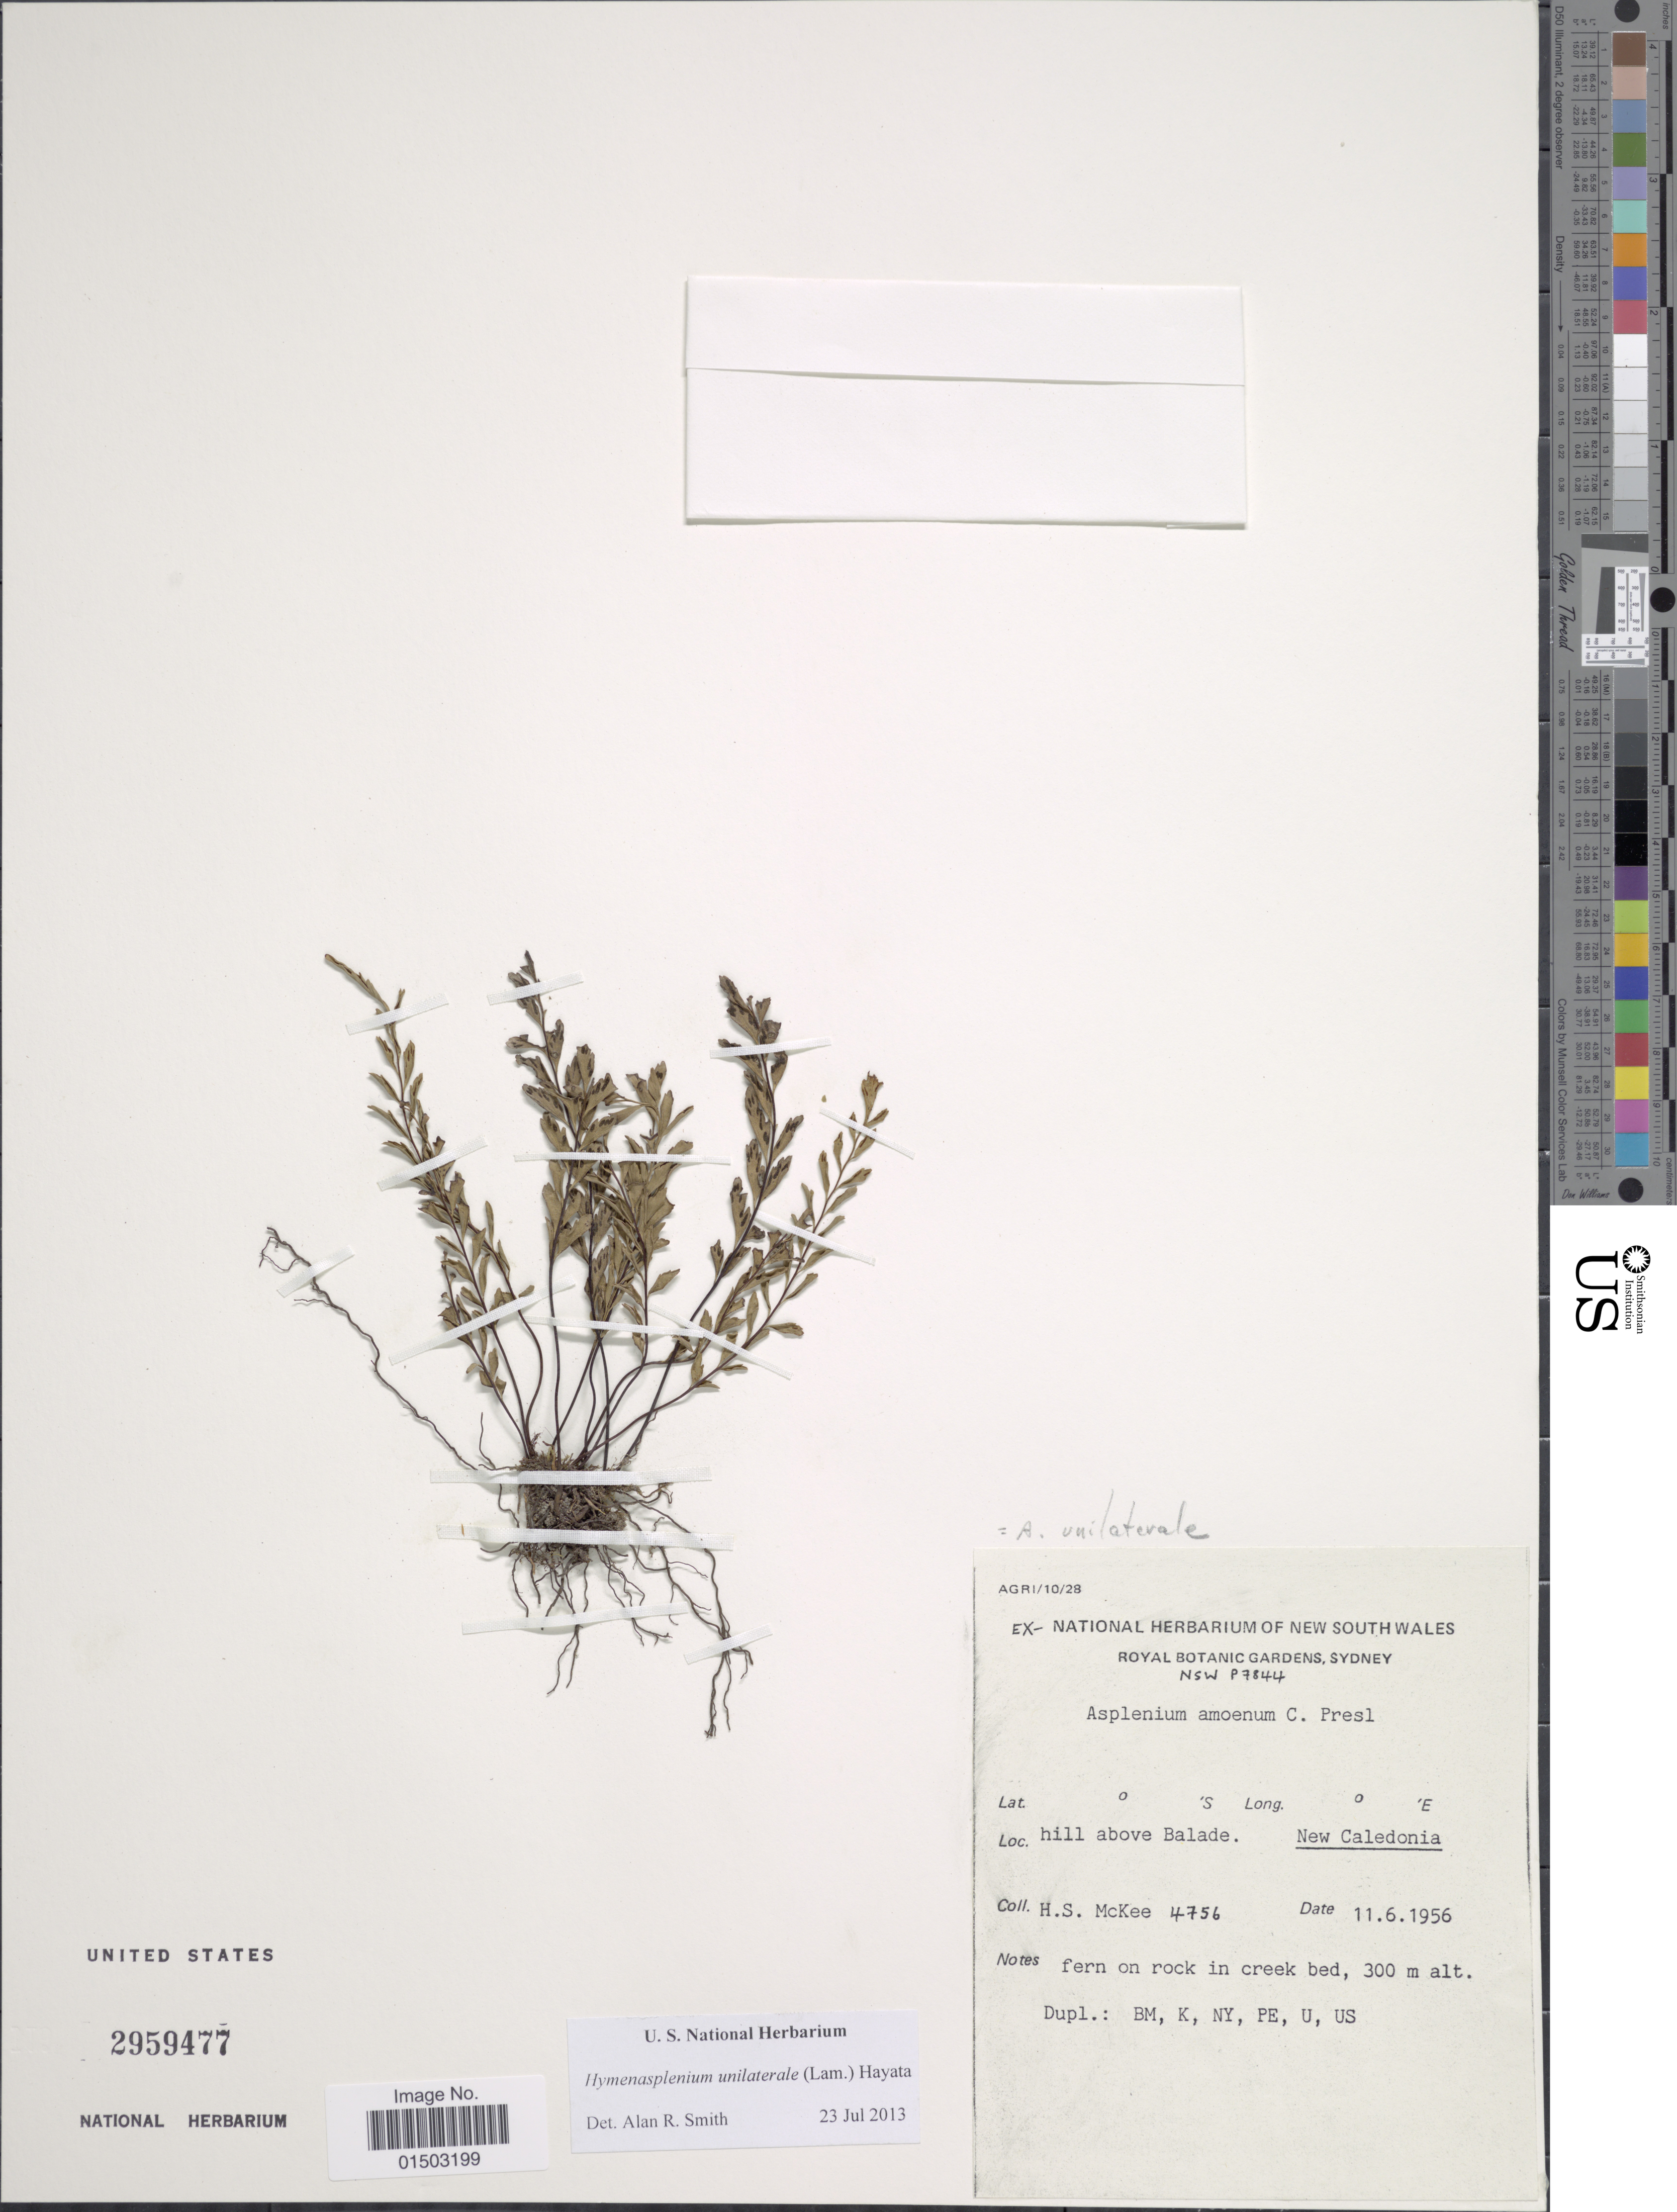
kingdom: Plantae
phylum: Tracheophyta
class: Polypodiopsida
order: Polypodiales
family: Aspleniaceae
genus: Hymenasplenium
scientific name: Hymenasplenium unilaterale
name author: (Lam.) Hayata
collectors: H. S. McKee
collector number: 4756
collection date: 1956-06-11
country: New Caledonia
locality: Hill above Balade. New Caledonia.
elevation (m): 300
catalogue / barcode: US 2959477